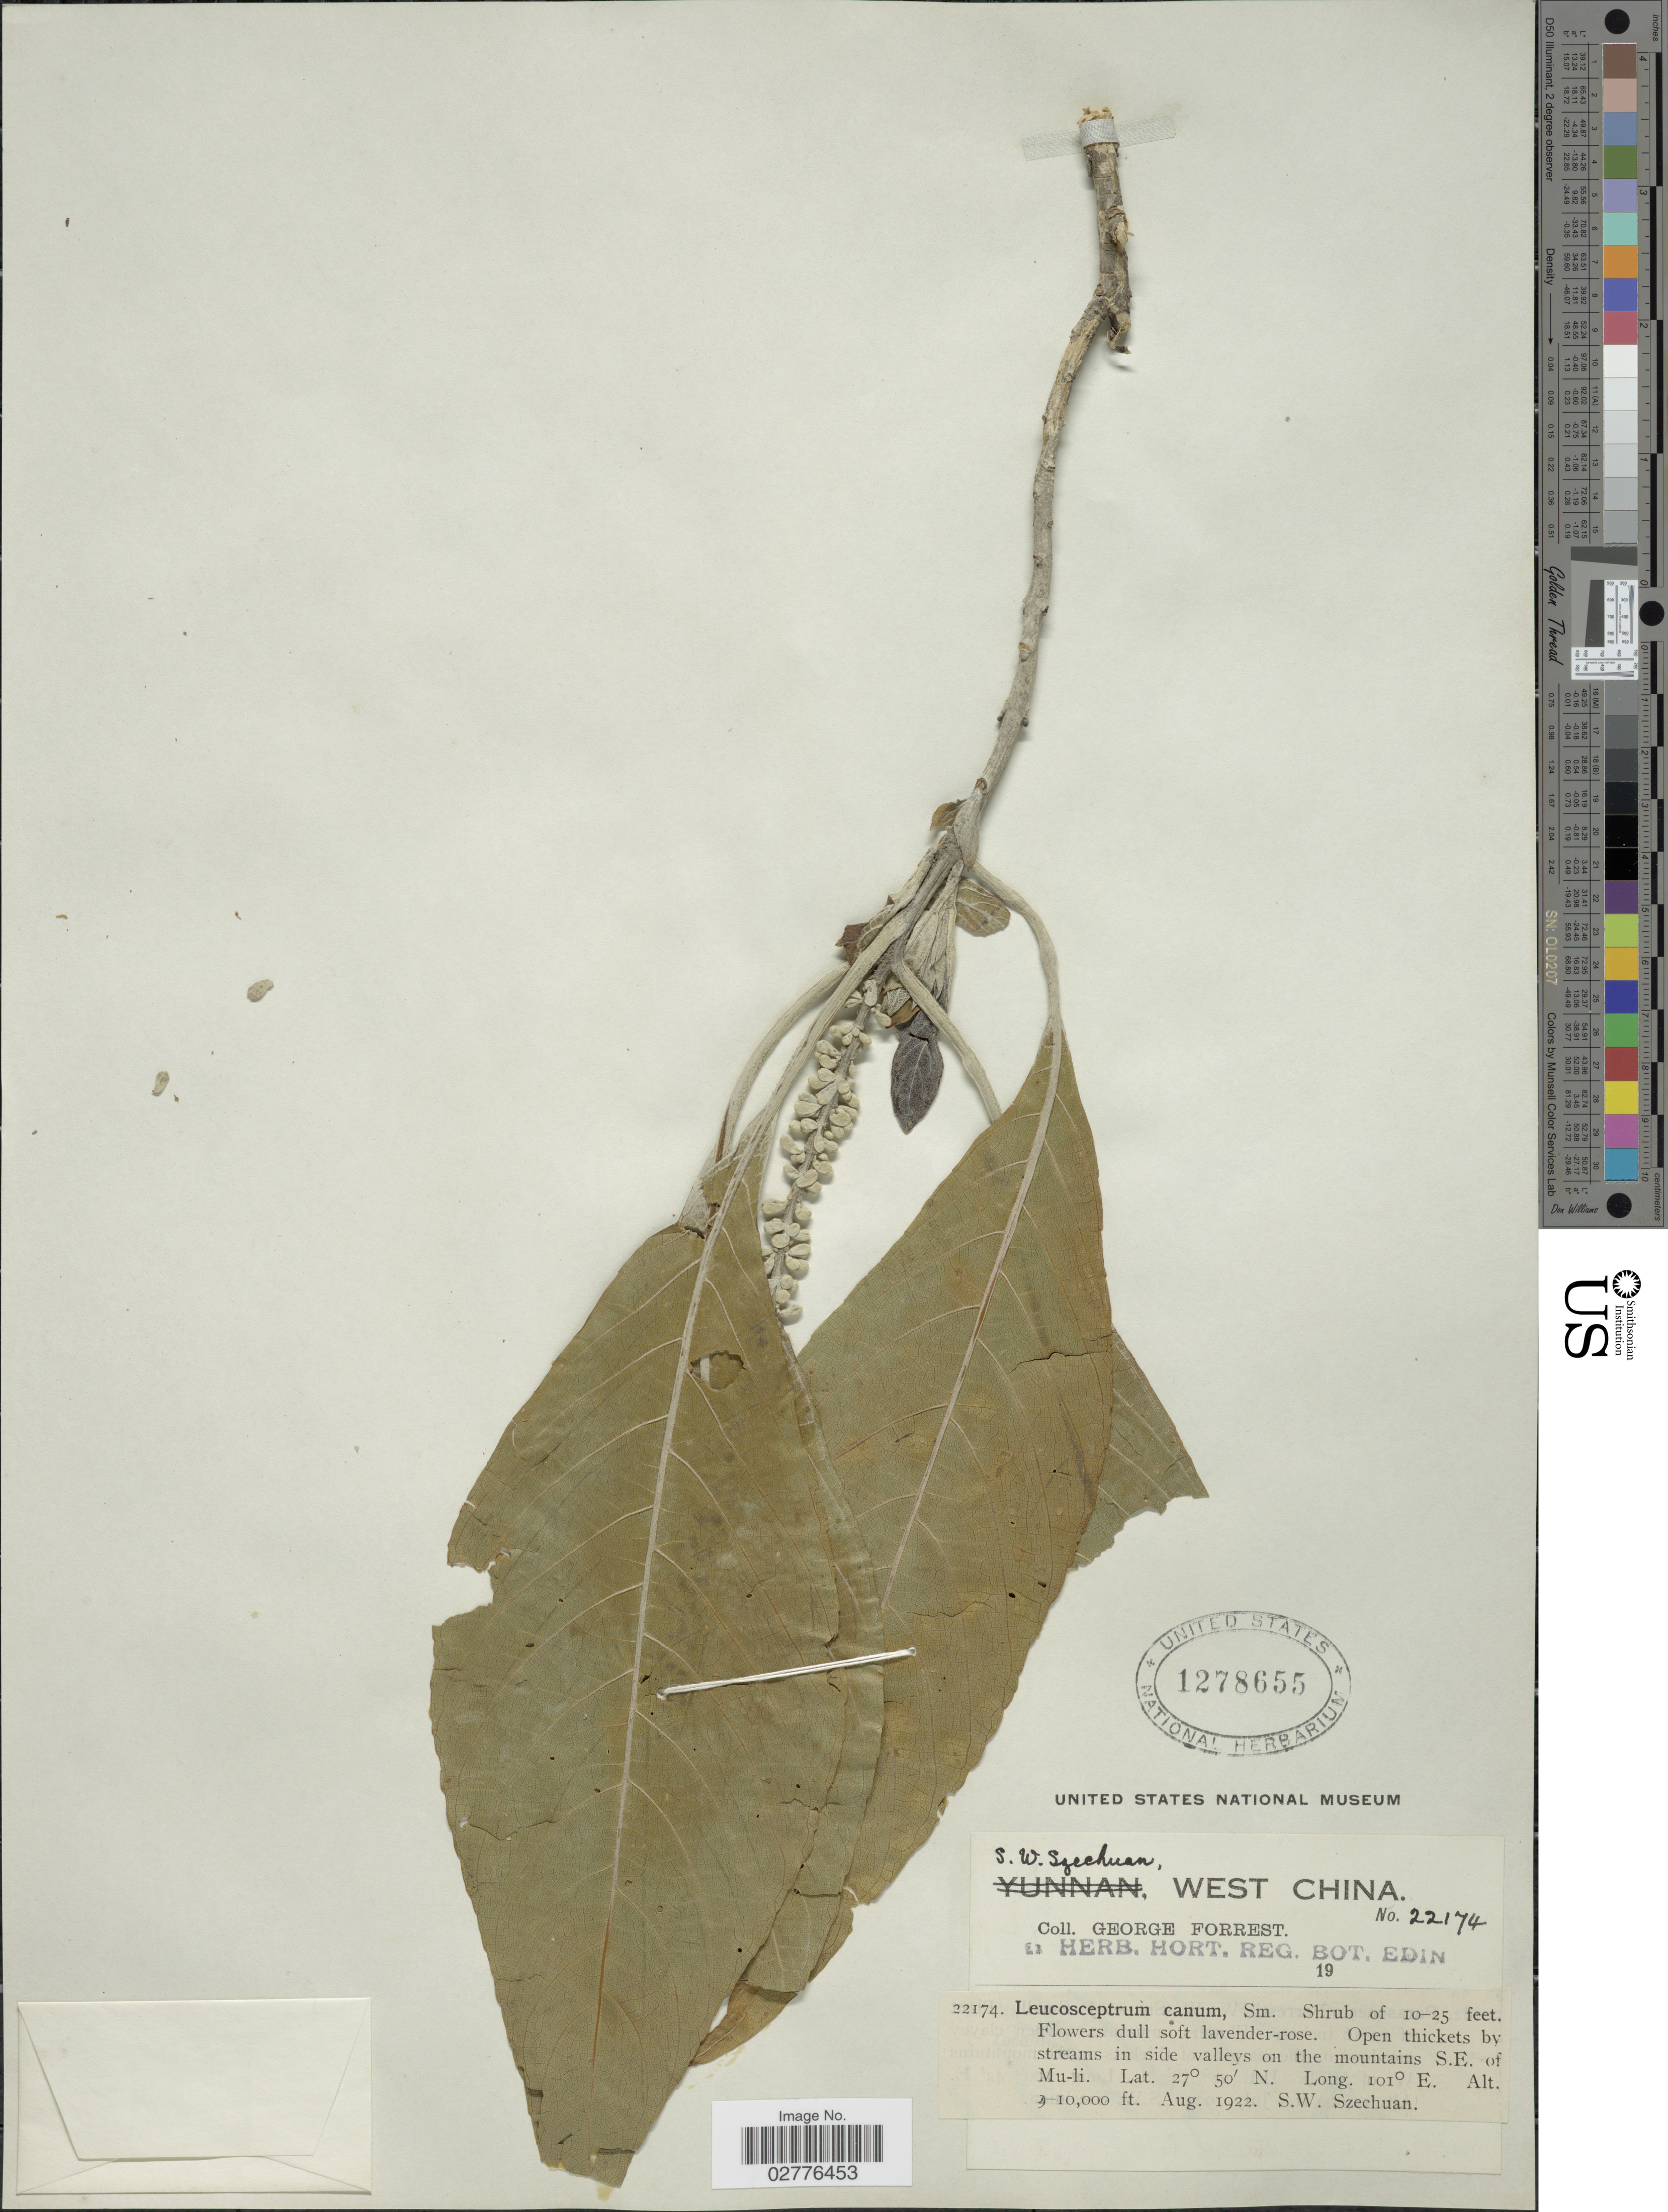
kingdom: Plantae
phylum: Tracheophyta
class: Magnoliopsida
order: Lamiales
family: Lamiaceae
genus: Leucosceptrum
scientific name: Leucosceptrum canum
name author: Sm.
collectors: S. Szechuan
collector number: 22174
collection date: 1922-08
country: China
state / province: Sichuan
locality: S.W. Szechuan, West China, by streams in side valleys on the mountains S.E. of Mu-li.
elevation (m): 2743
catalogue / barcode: US 1278655